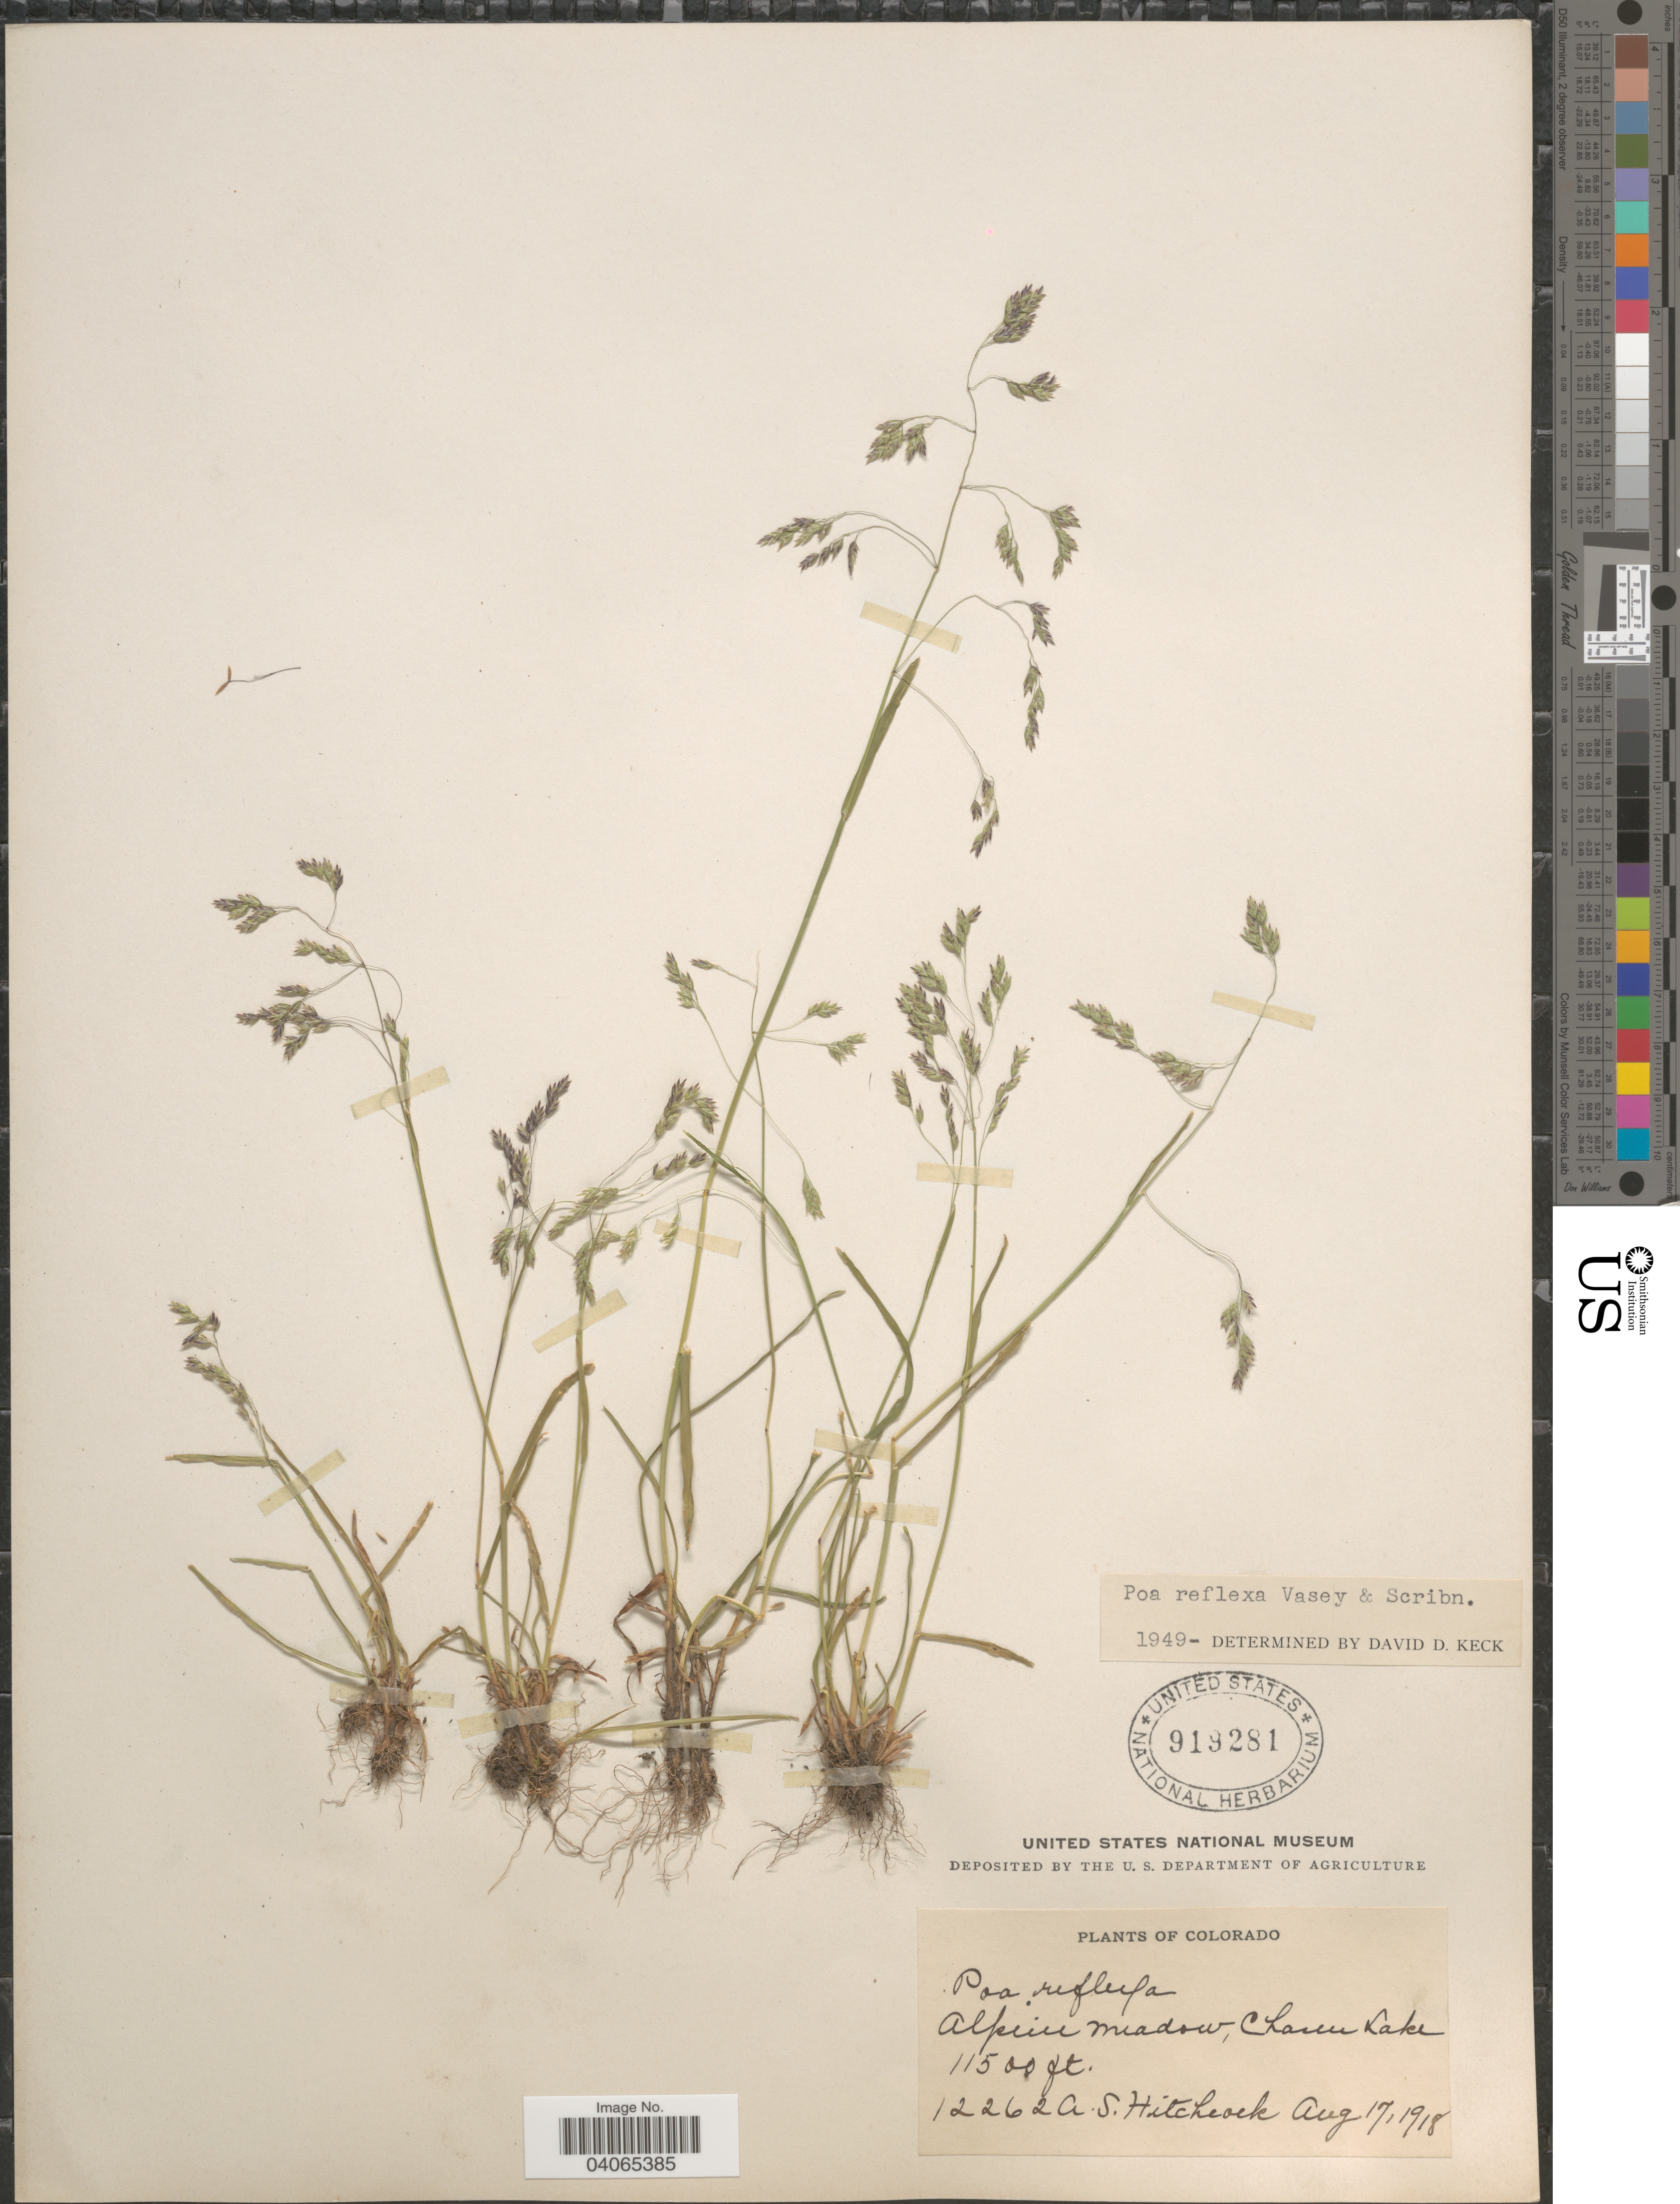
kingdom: Plantae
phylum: Tracheophyta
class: Liliopsida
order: Poales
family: Poaceae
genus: Poa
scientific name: Poa reflexa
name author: Vasey & Scribn.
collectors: A. S. Hitchcock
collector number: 12262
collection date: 1918-08-17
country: United States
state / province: Colorado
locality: Alpine meadow, Chasm Lake.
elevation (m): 3505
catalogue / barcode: US 919281